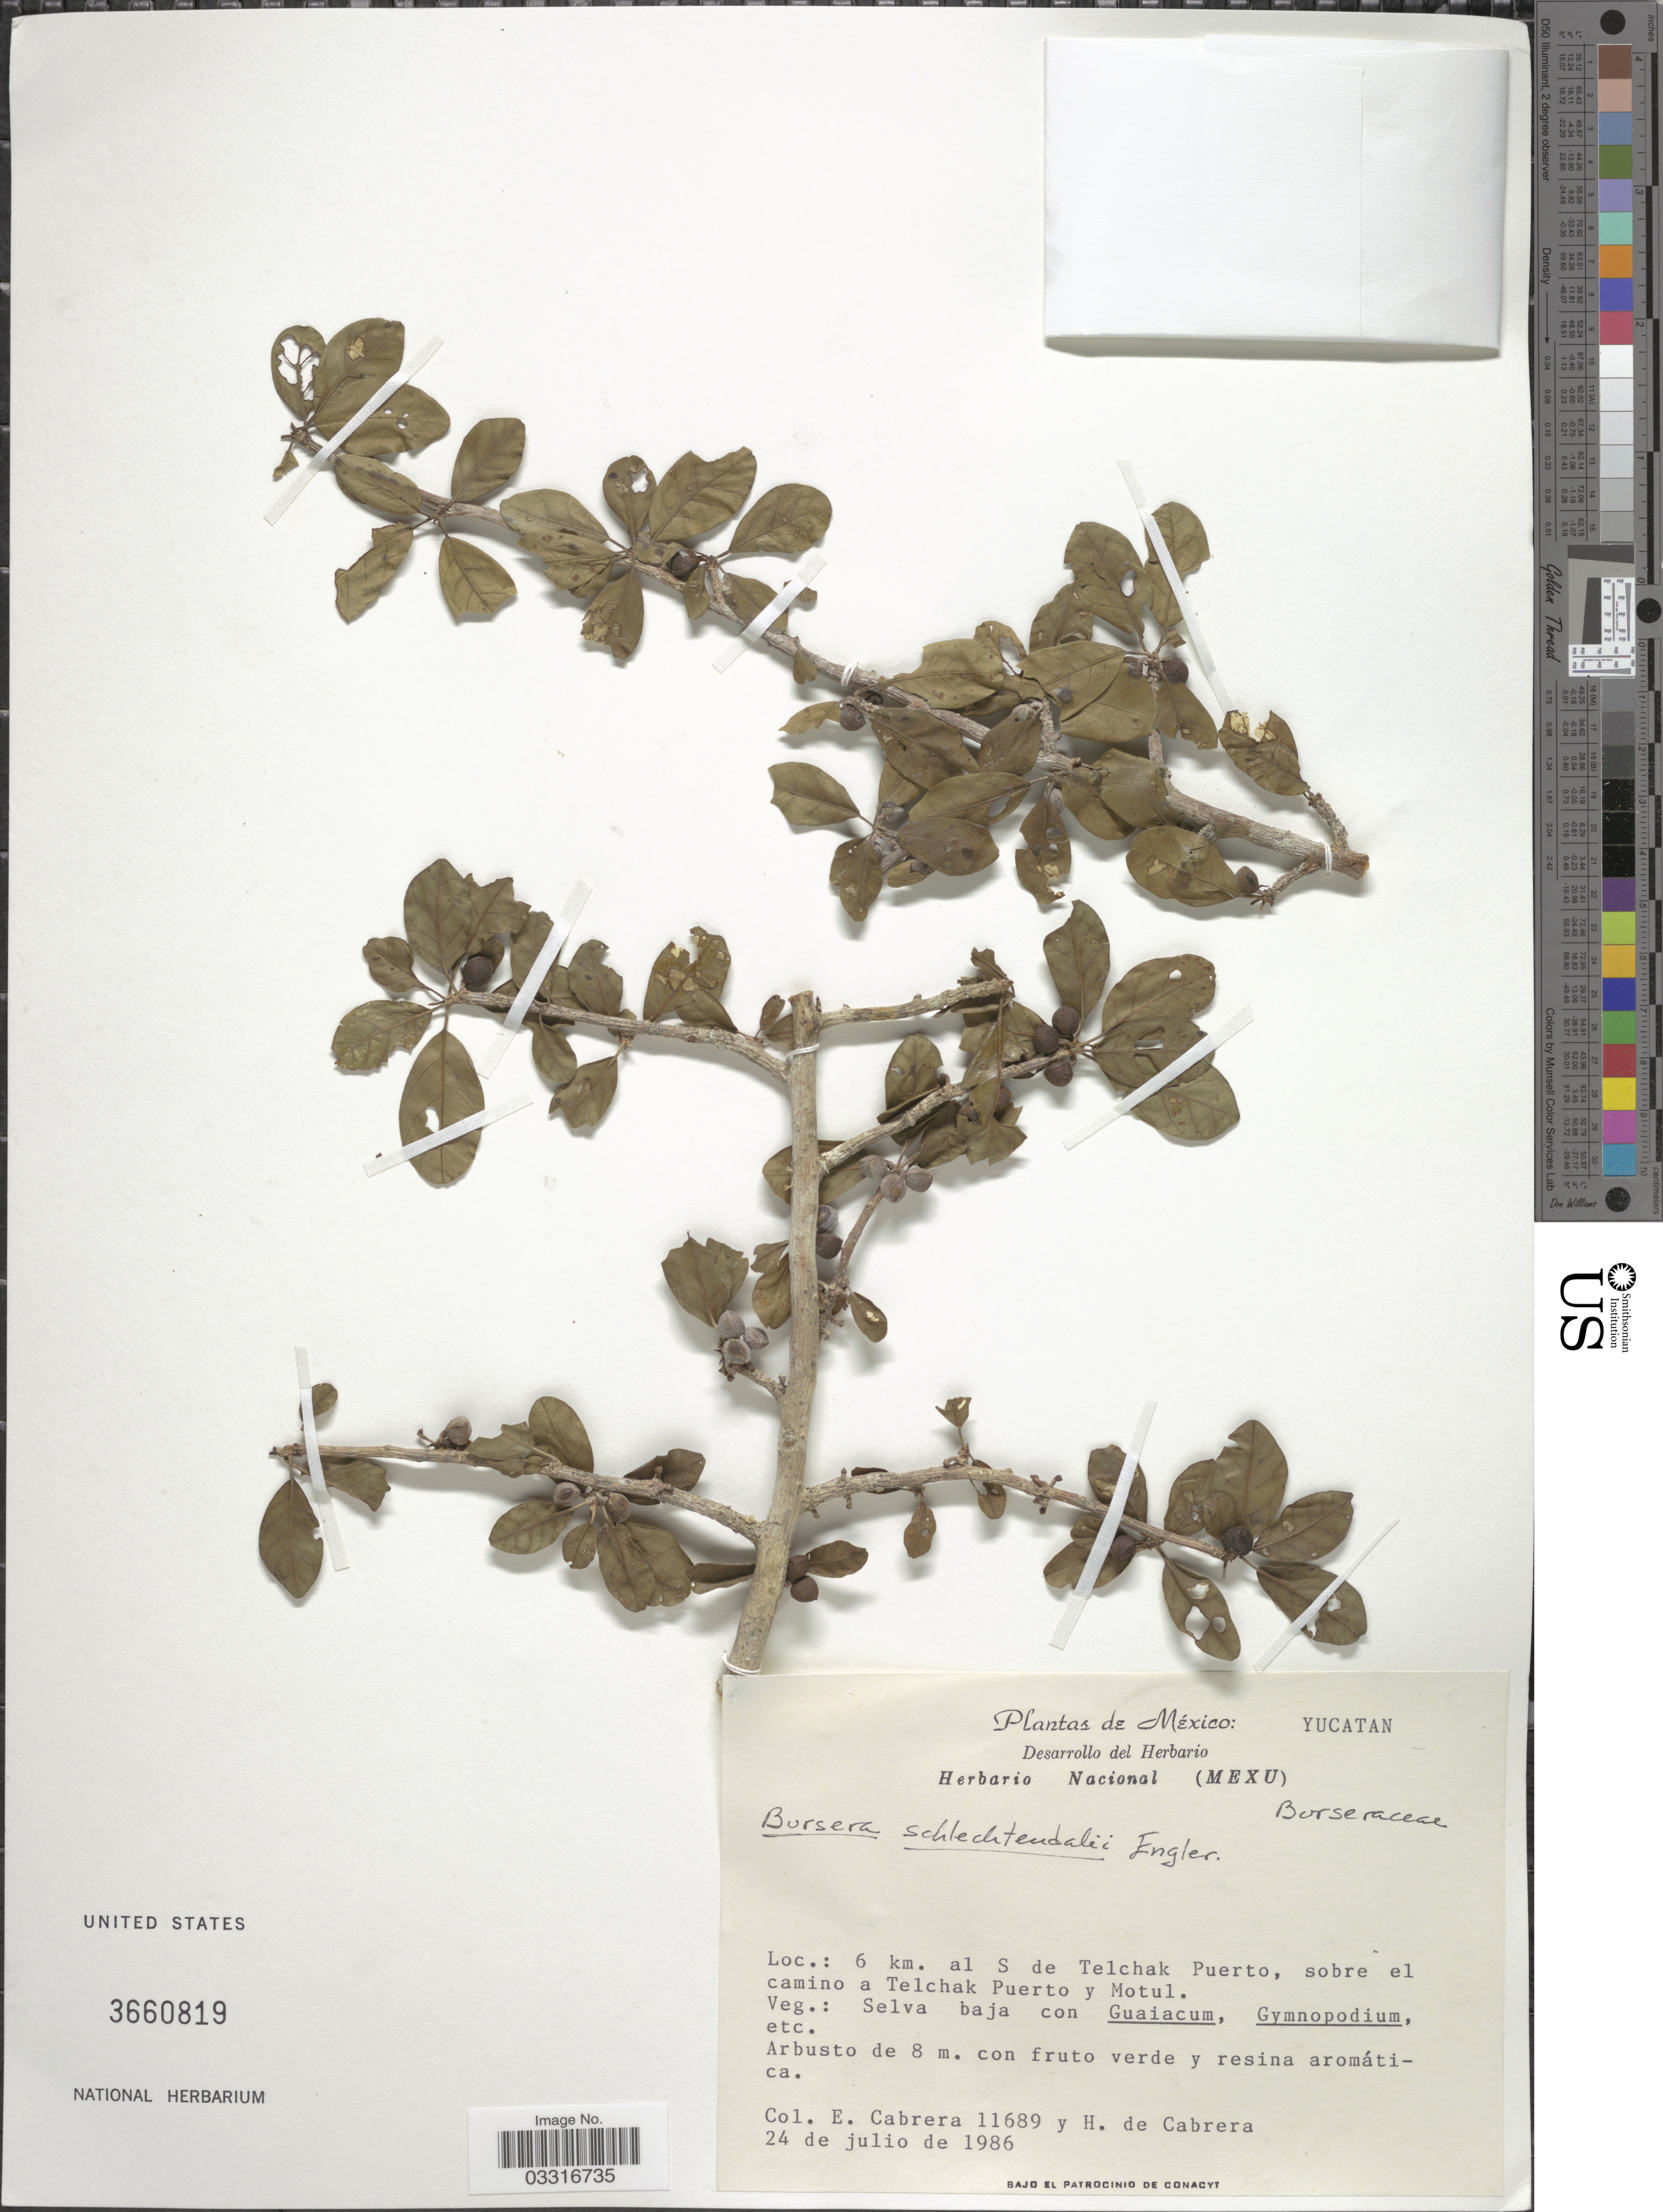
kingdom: Plantae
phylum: Tracheophyta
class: Magnoliopsida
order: Sapindales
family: Burseraceae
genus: Bursera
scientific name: Bursera schlechtendalii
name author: Engl.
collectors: E. Cabrera & H. de Cabrera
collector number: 11689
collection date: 1986-07-24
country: Mexico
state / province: Yucatán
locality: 6 km. al S de Telchak Puerto, sobre el camino a Telchak Puerto y Motul.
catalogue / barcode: US 3660819